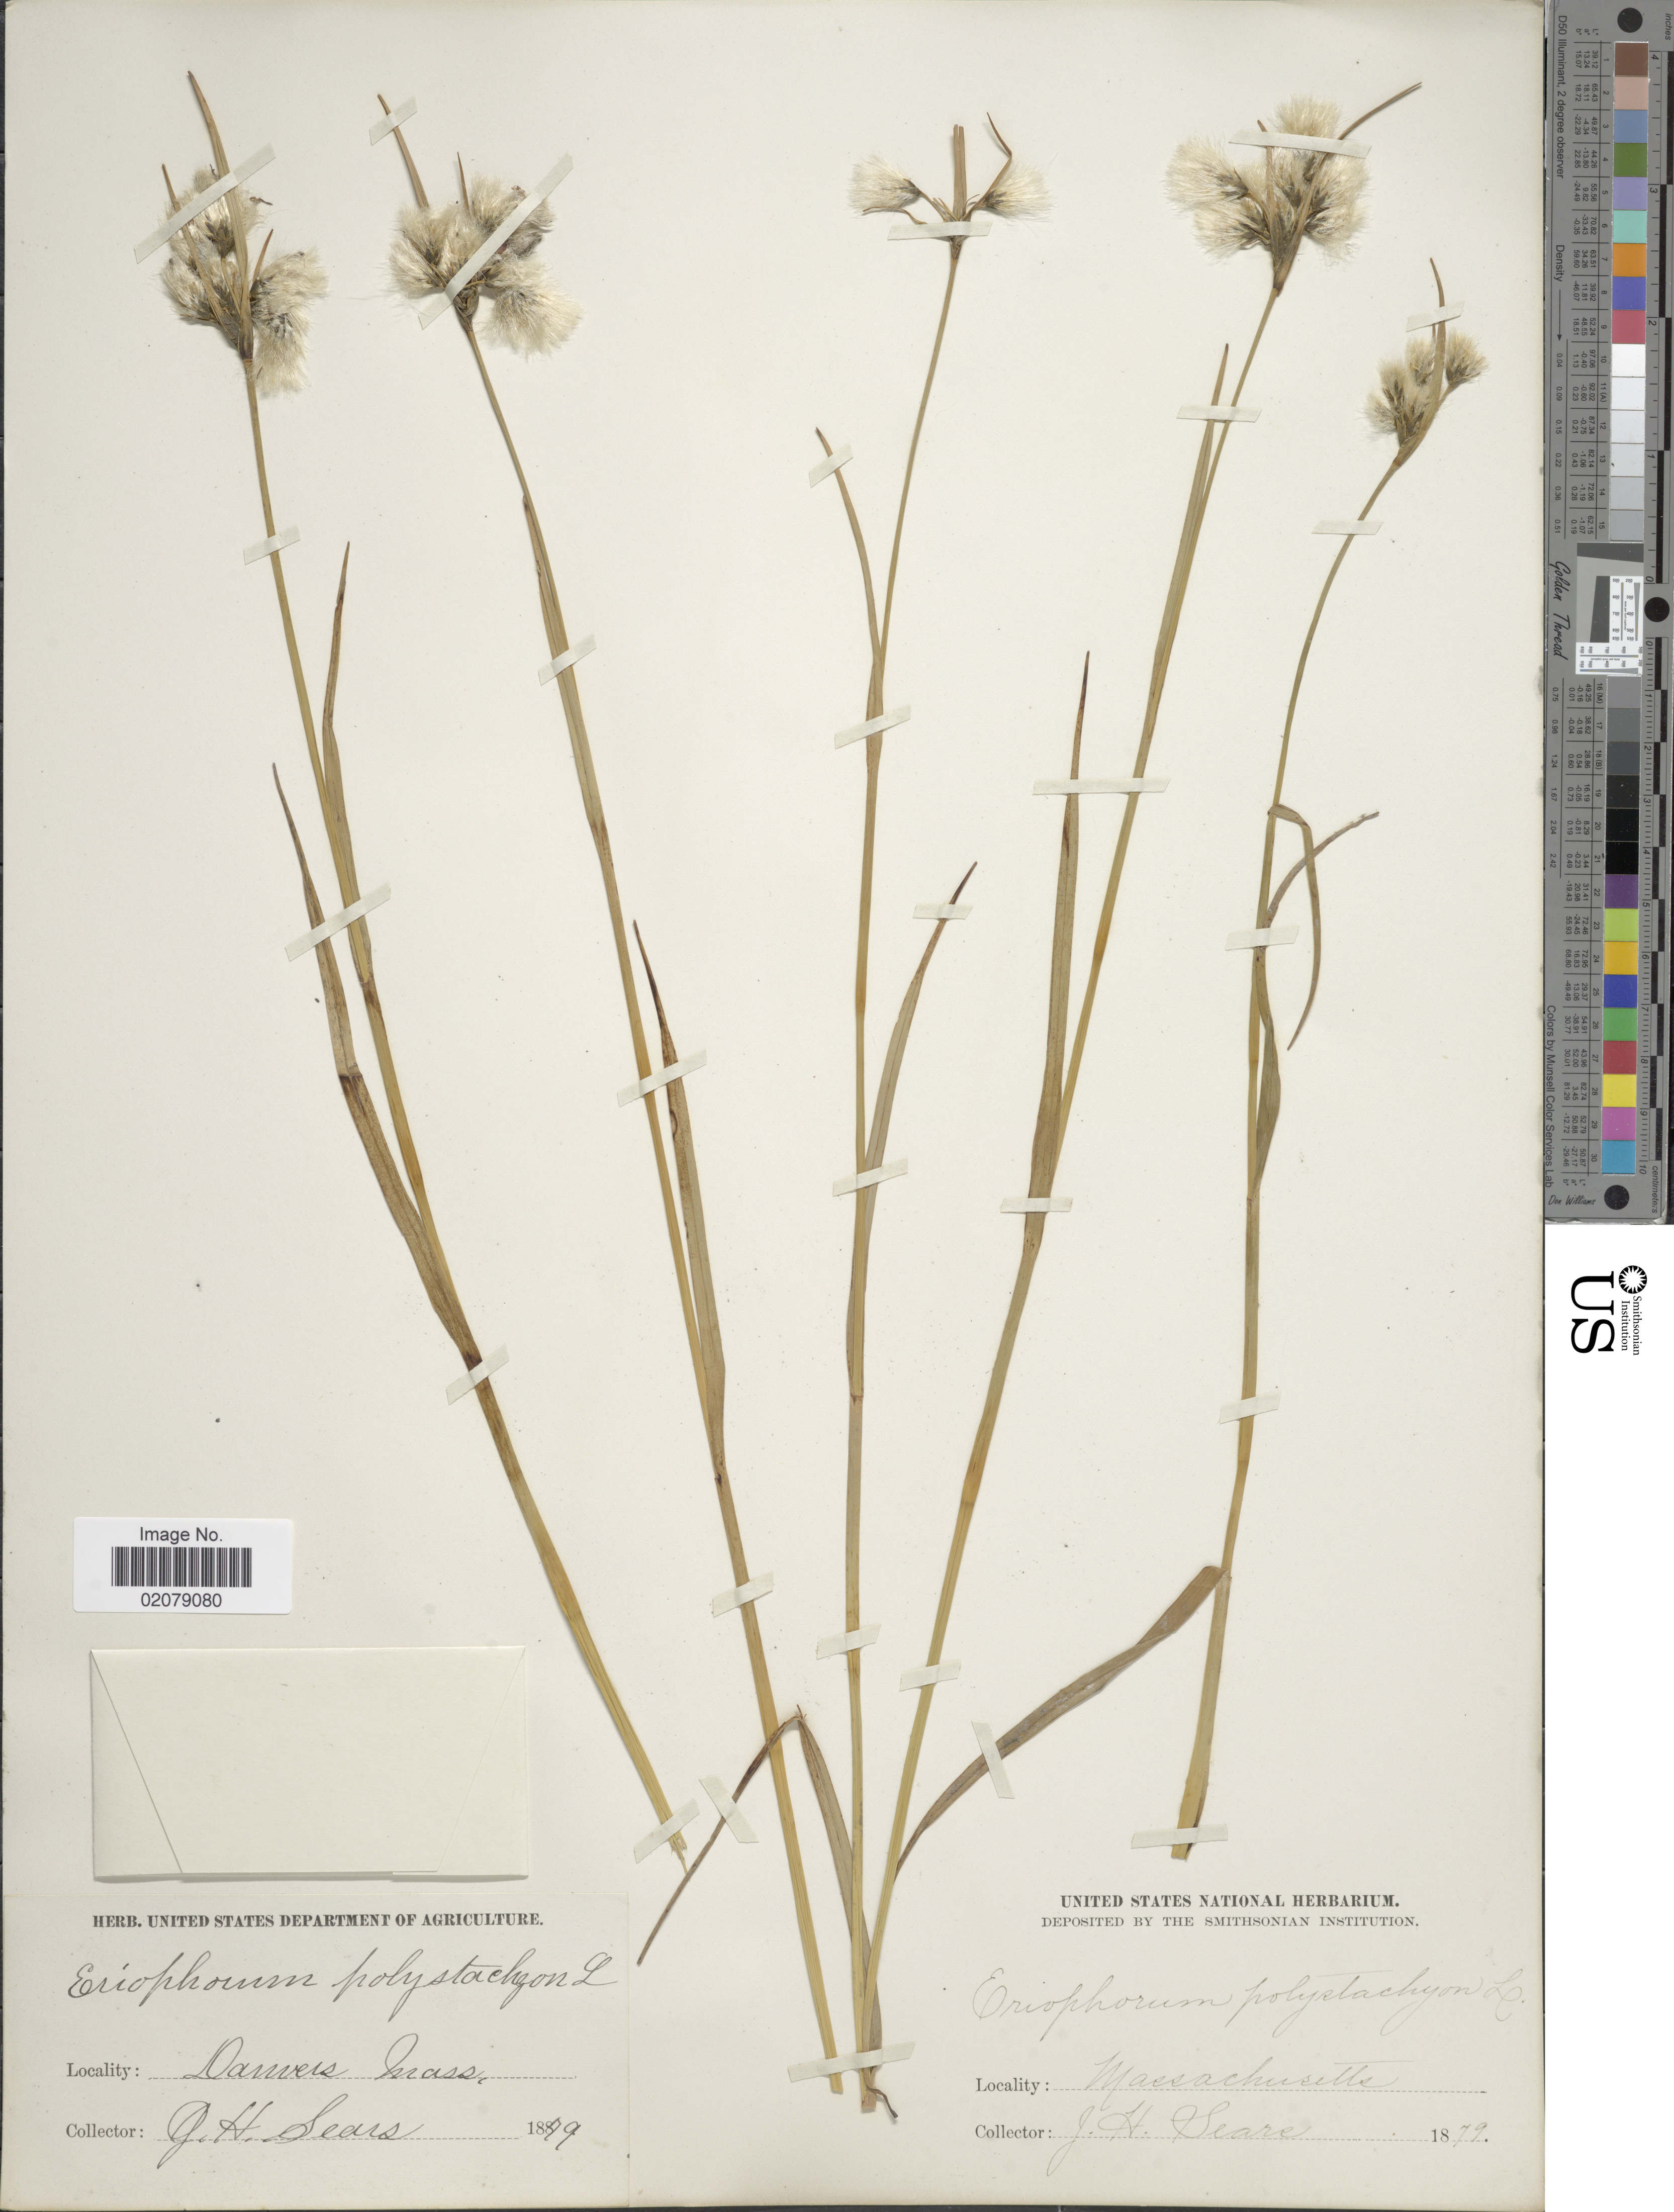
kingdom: Plantae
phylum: Tracheophyta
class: Liliopsida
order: Poales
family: Cyperaceae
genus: Eriophorum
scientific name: Eriophorum viridicarinatum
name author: (Englem.) Fernald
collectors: J. Sears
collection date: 1879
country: United States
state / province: Massachusetts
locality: Danvers Mass.